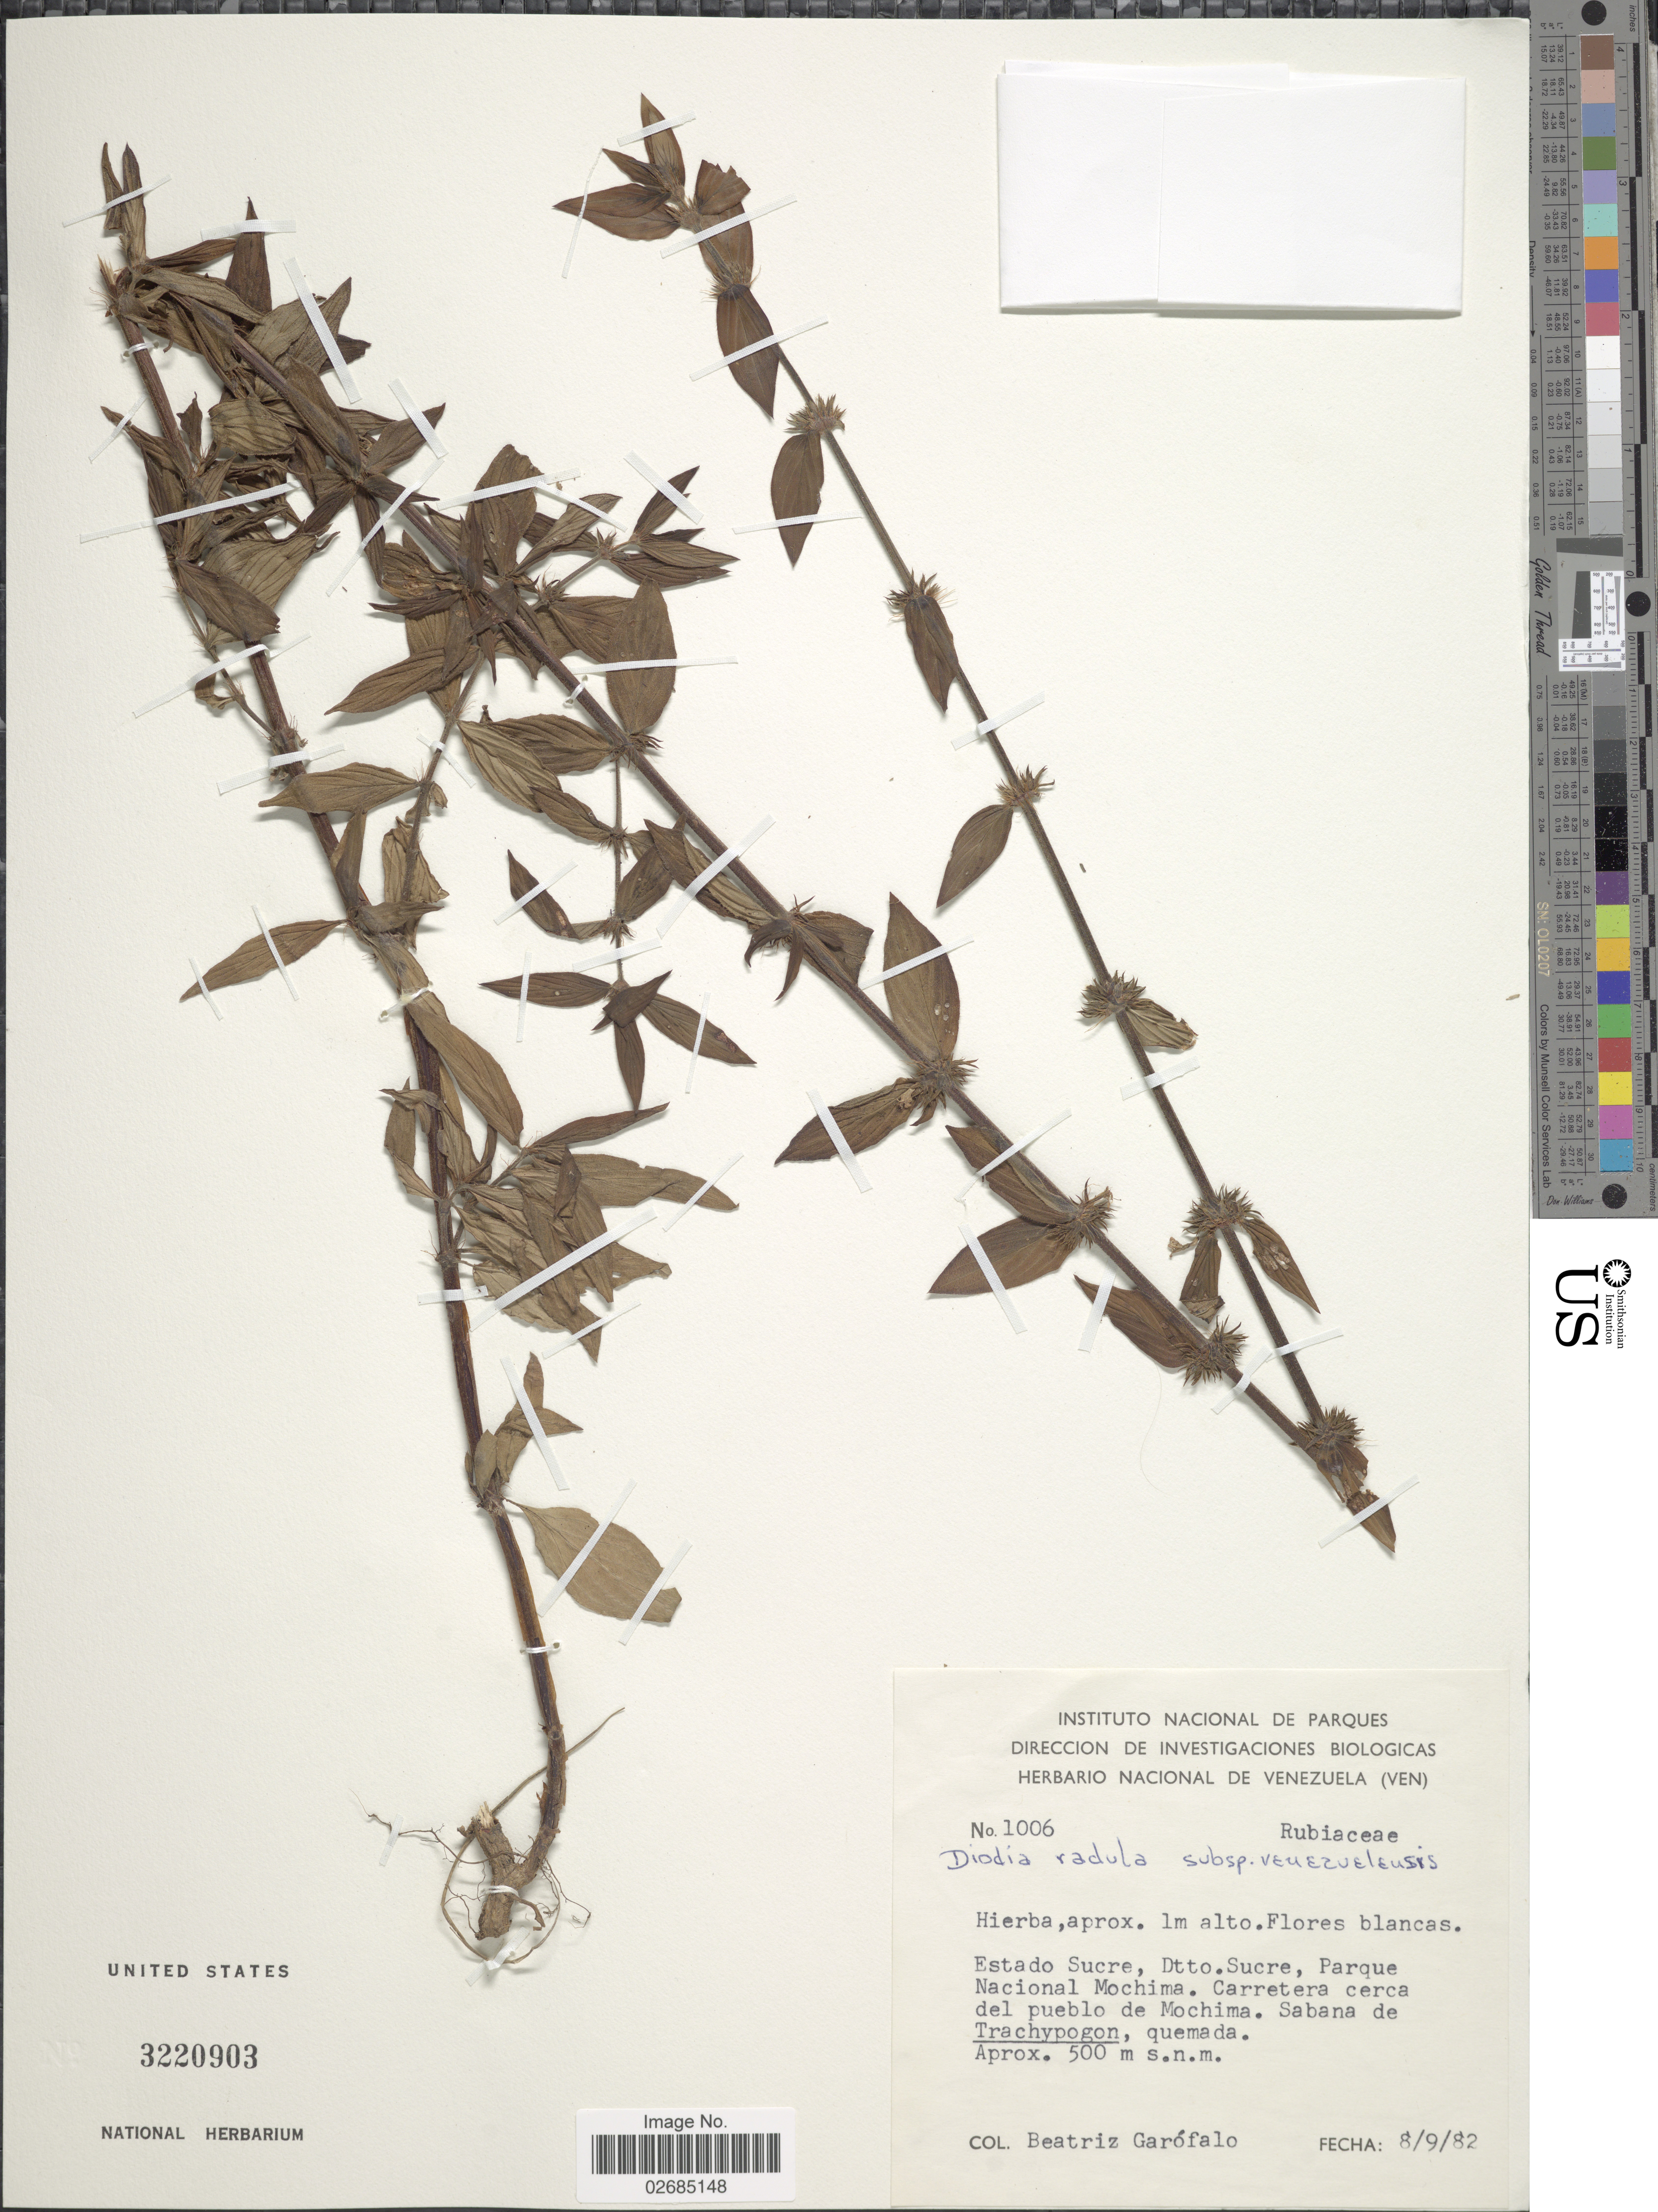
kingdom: Plantae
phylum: Tracheophyta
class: Magnoliopsida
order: Gentianales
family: Rubiaceae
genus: Diodia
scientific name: Diodia radula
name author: (Willd.) Cham. & Schltdl.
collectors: B. Garofalo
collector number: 1006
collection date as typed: Transcribed d/m/y: 8/9/82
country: Venezuela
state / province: Sucre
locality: Dtto. Sucre, Parque Nacional Mochima. Carretera cerca del pueblo de Mochima.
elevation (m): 500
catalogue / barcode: US 3220903